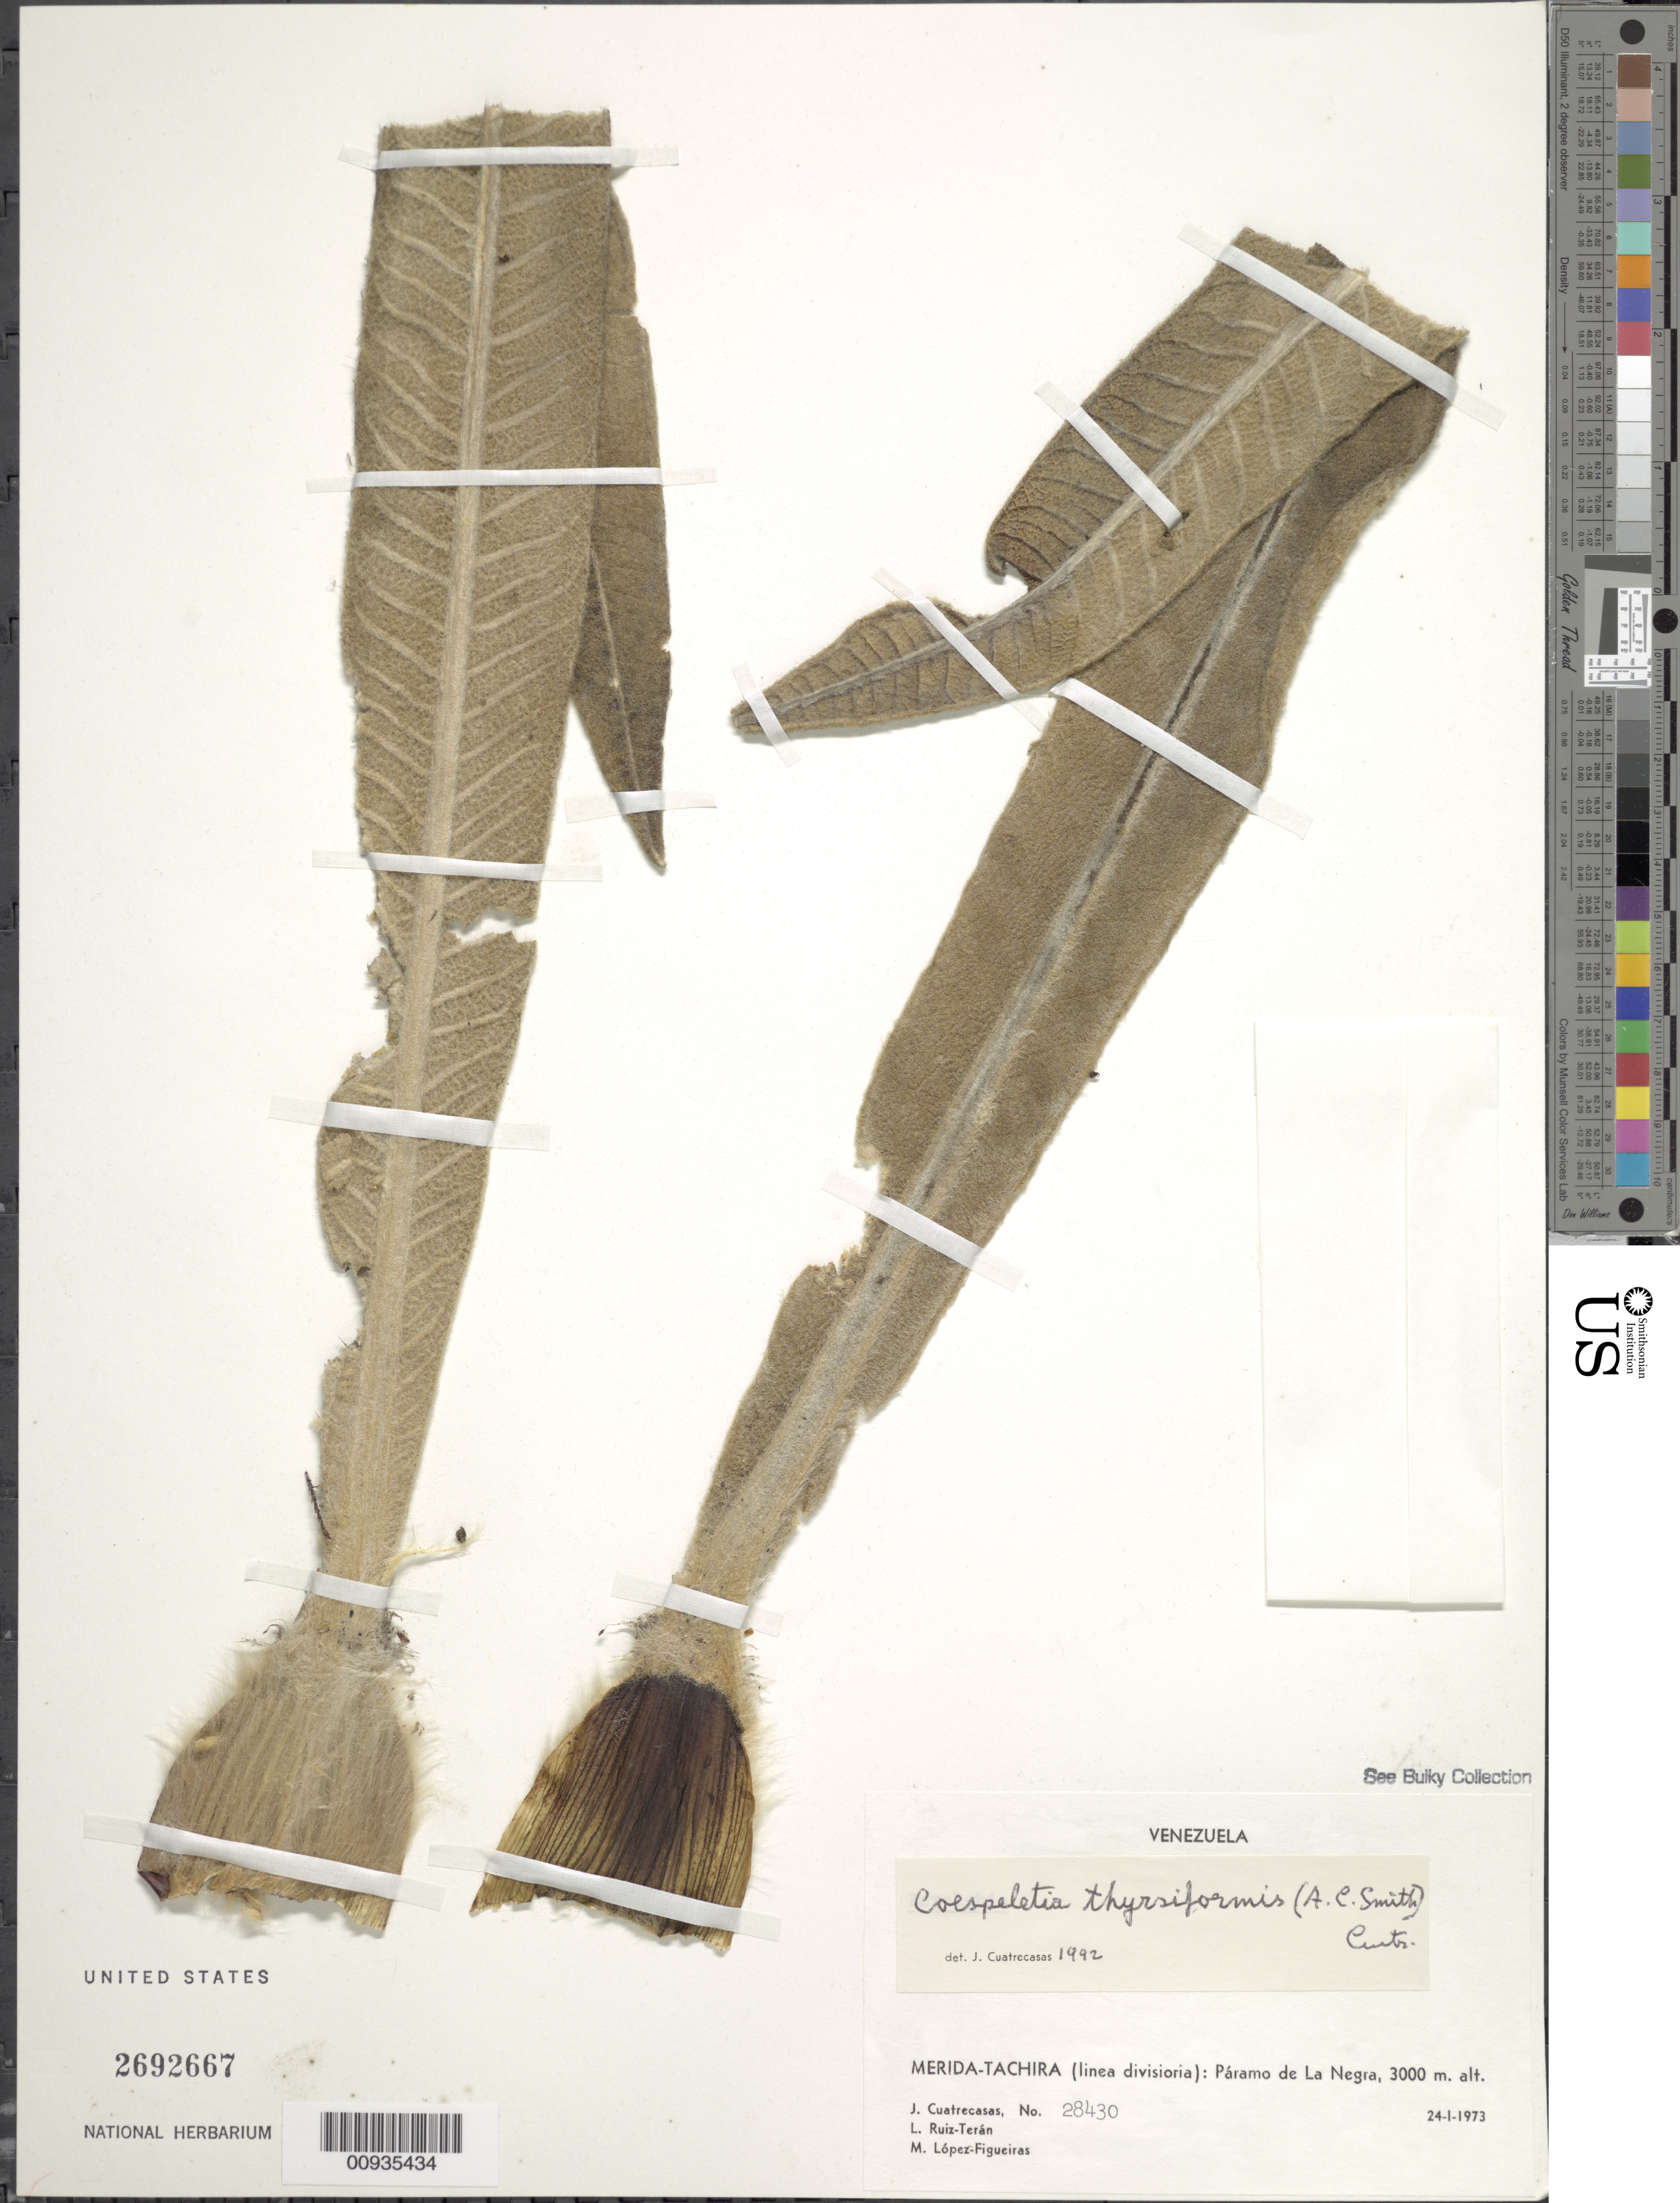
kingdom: Plantae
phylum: Tracheophyta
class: Magnoliopsida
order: Asterales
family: Asteraceae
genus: Coespeletia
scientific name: Coespeletia thyrsiformis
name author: (A.C. Sm.) Cuatrec.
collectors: J. Cuatrecasas, L. E. Ruíz-Terán & M. López Figueiras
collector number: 28430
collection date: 1973-01-24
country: Venezuela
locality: Merida-Tachira (linea divisoria): Paramo de La Negra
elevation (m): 3000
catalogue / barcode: US 2692667